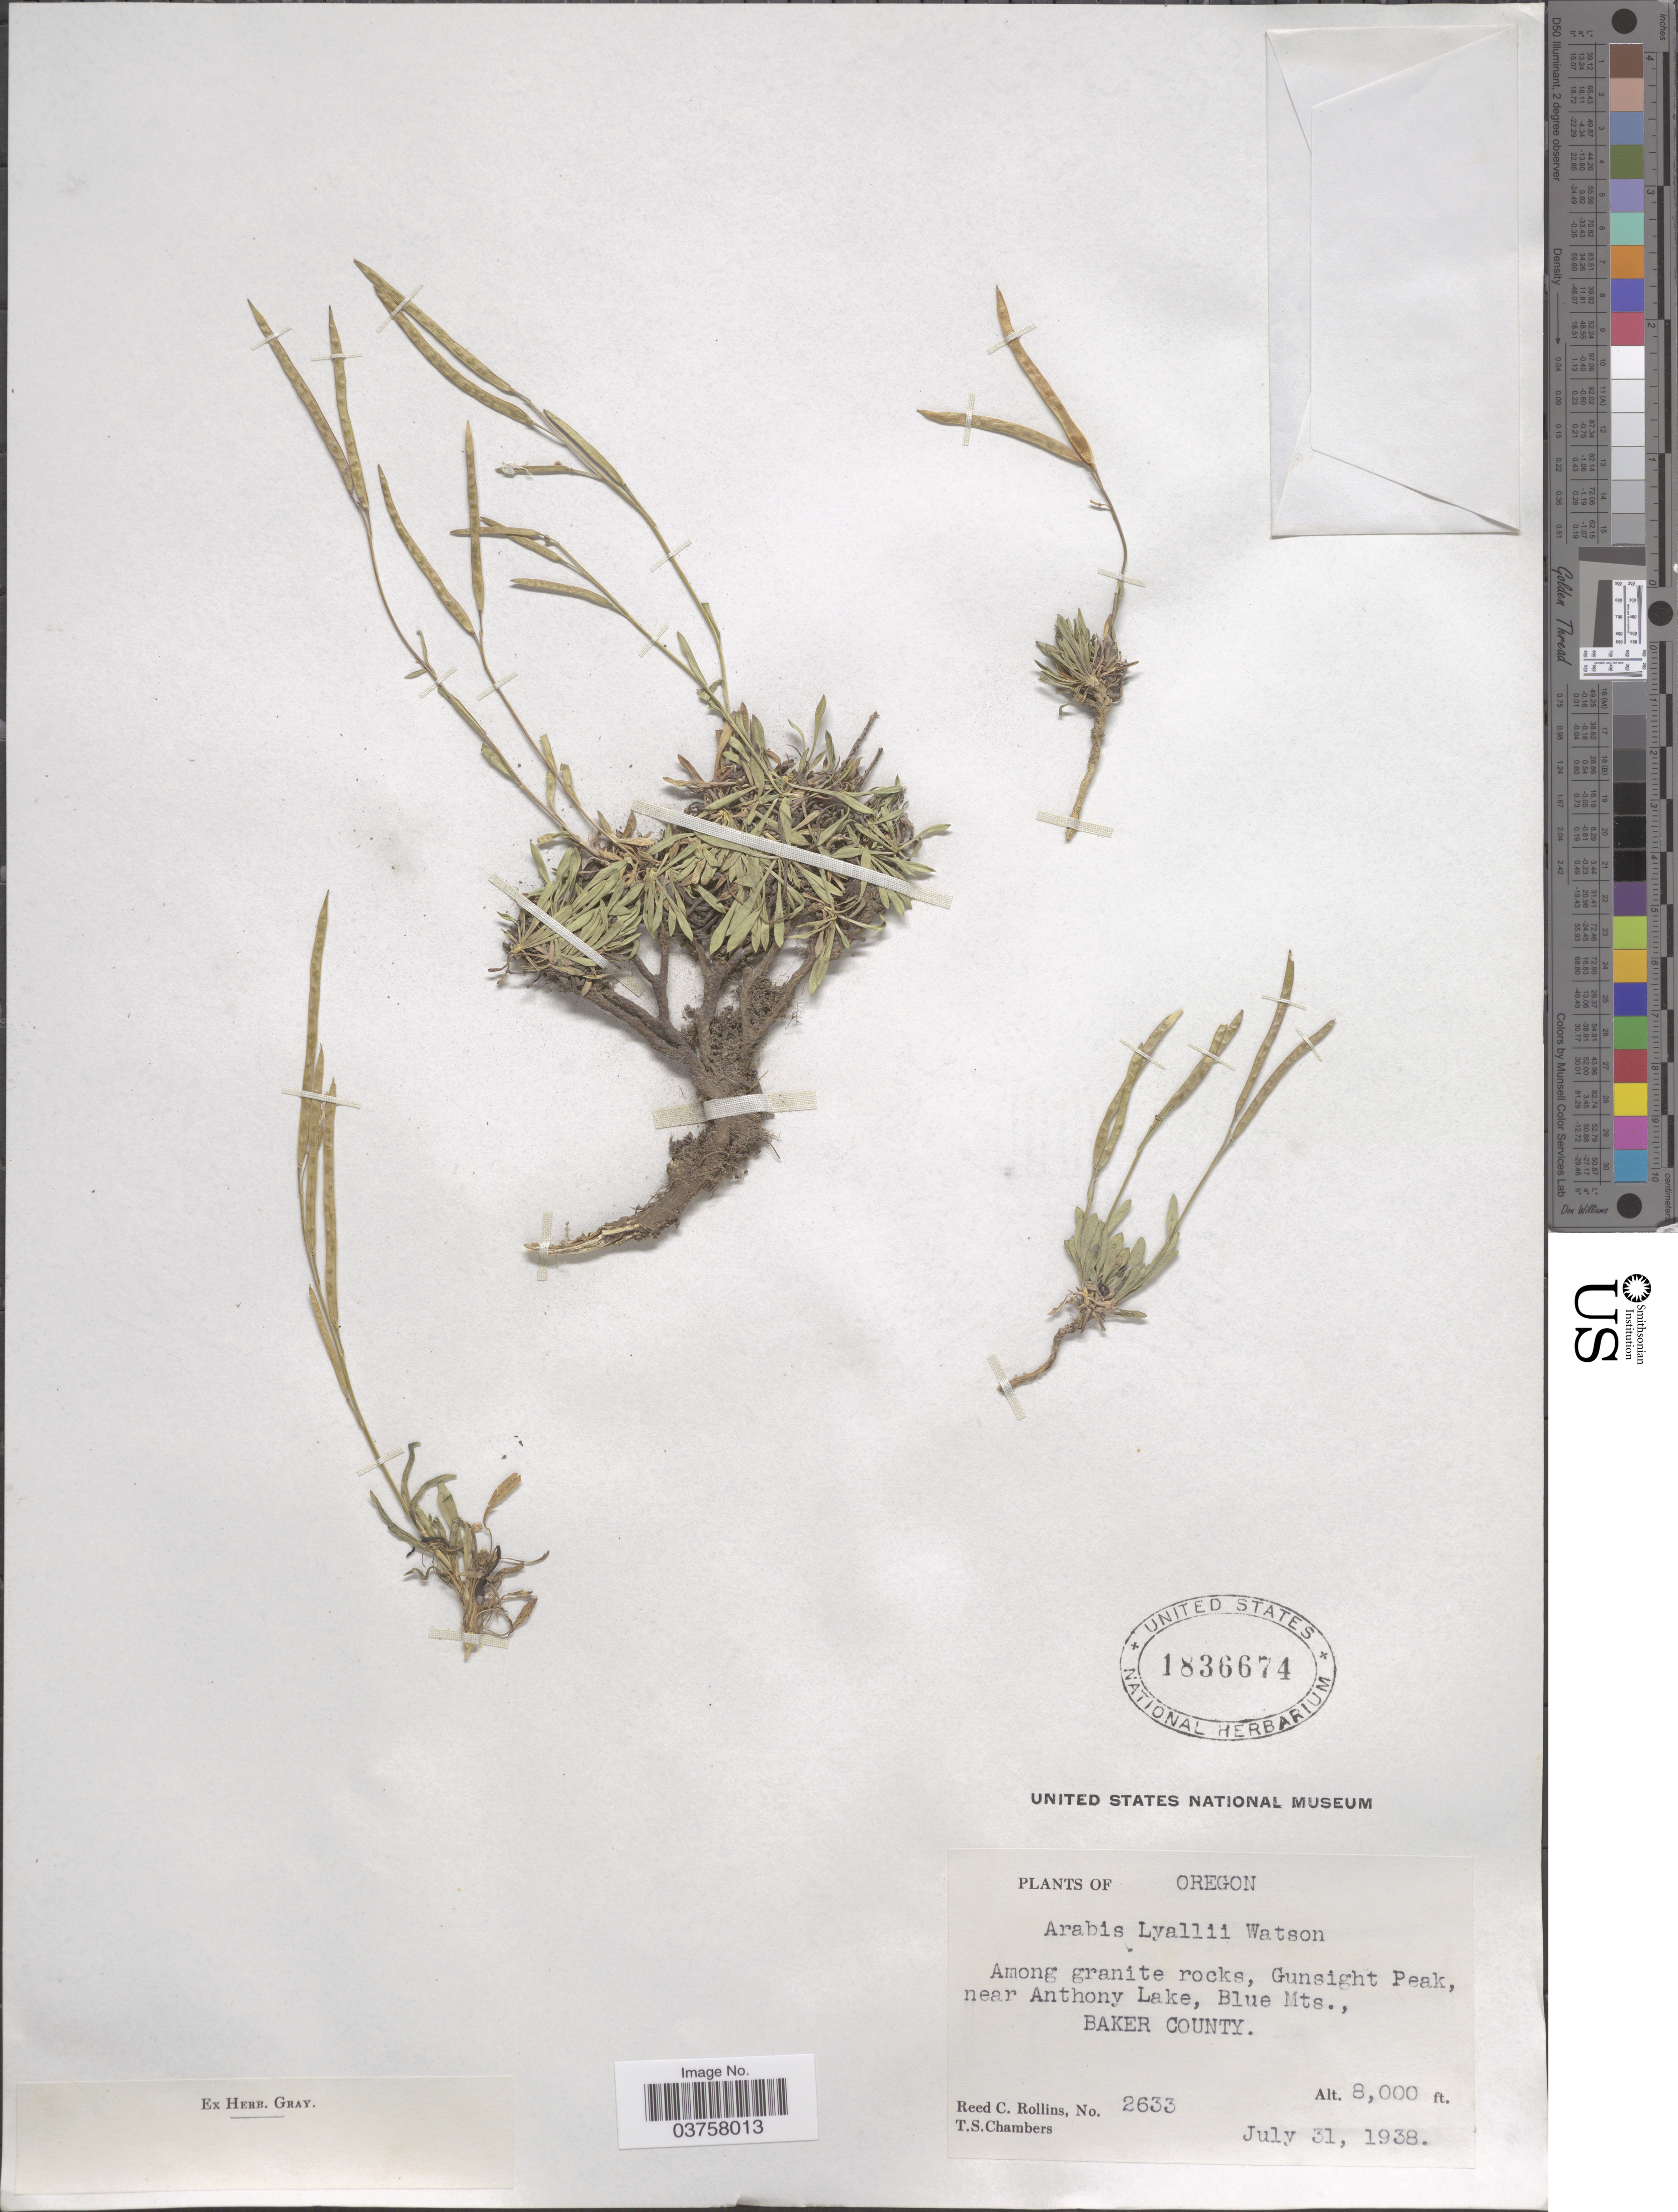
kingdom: Plantae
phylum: Tracheophyta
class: Magnoliopsida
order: Brassicales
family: Brassicaceae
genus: Arabis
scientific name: Arabis lyallii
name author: S. Watson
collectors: R. C. Rollins & T. Chambers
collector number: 2633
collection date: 1938-07-31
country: United States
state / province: Oregon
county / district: Baker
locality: Gunsight Peak, near Anthony Lake, Blue Mts. Baker County.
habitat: among granitic rocks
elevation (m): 2438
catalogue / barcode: US 1836674